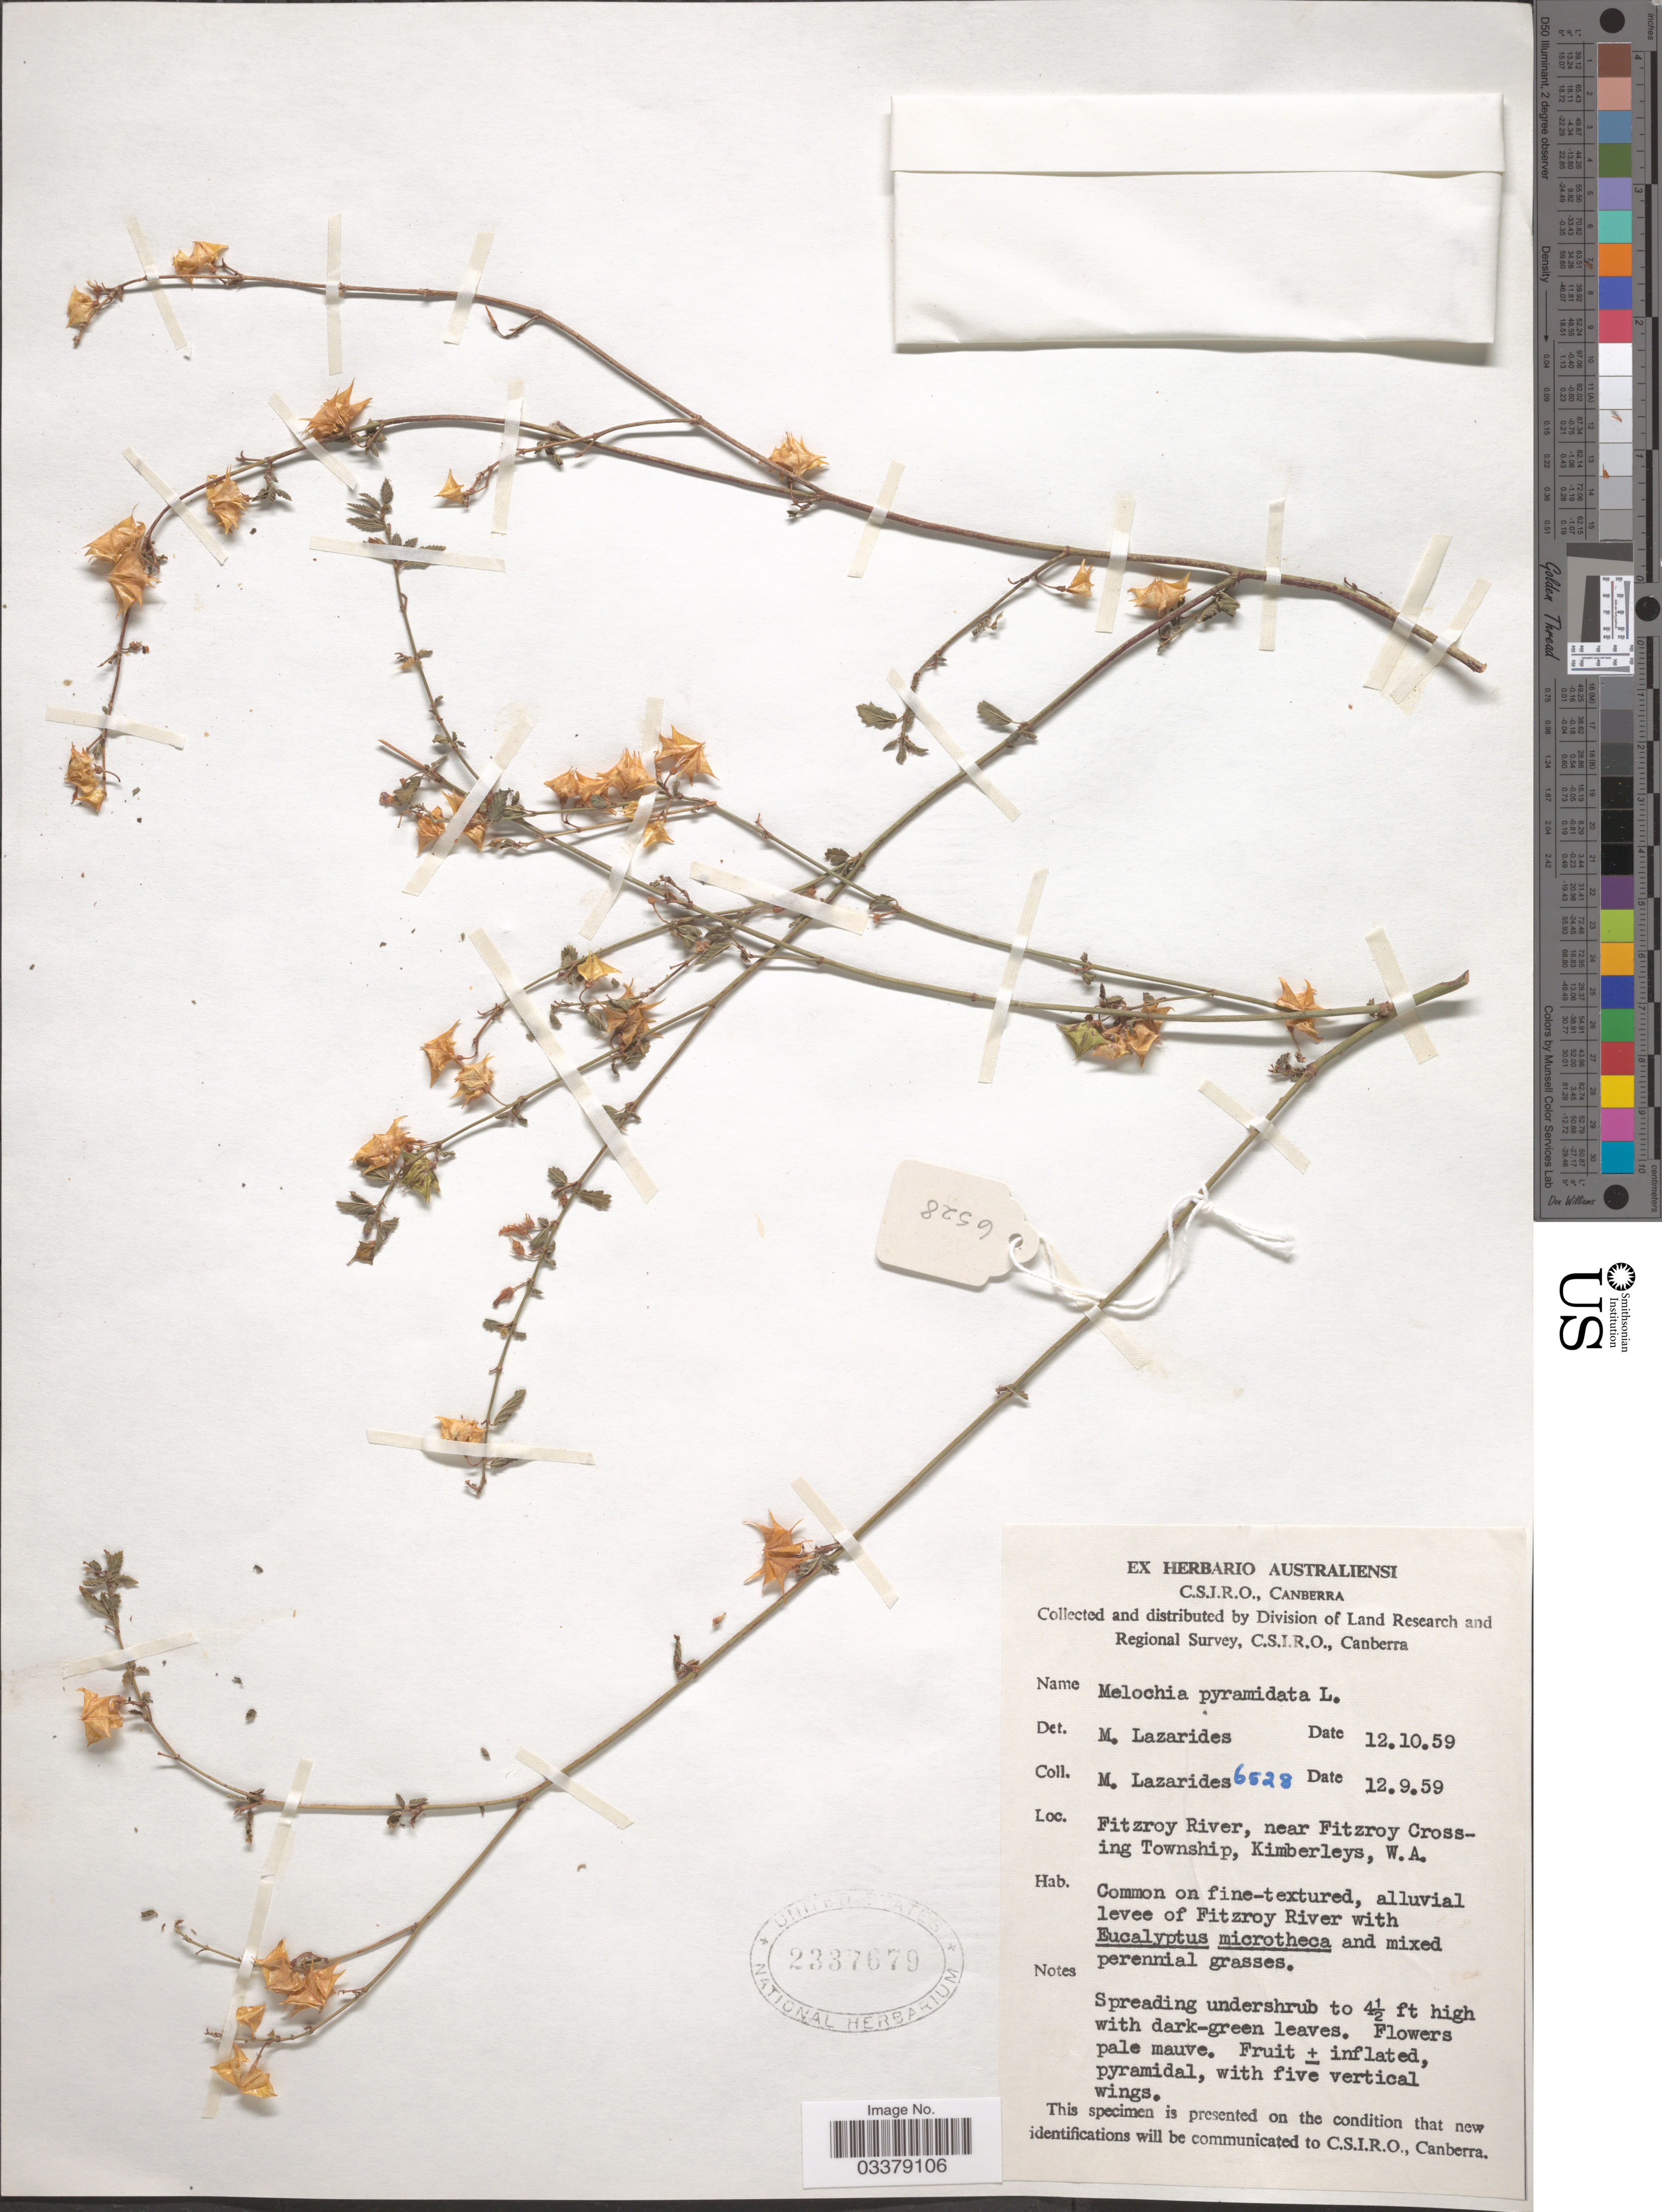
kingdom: Plantae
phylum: Tracheophyta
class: Magnoliopsida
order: Malvales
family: Malvaceae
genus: Melochia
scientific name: Melochia pyramidata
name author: L.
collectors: M. Lazarides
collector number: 6528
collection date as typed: Transcribed d/m/y: 12/9/59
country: Australia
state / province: Western Australia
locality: Fitzroy River, near Fitzroy Crossing Township, Kimberleys.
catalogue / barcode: US 2337679